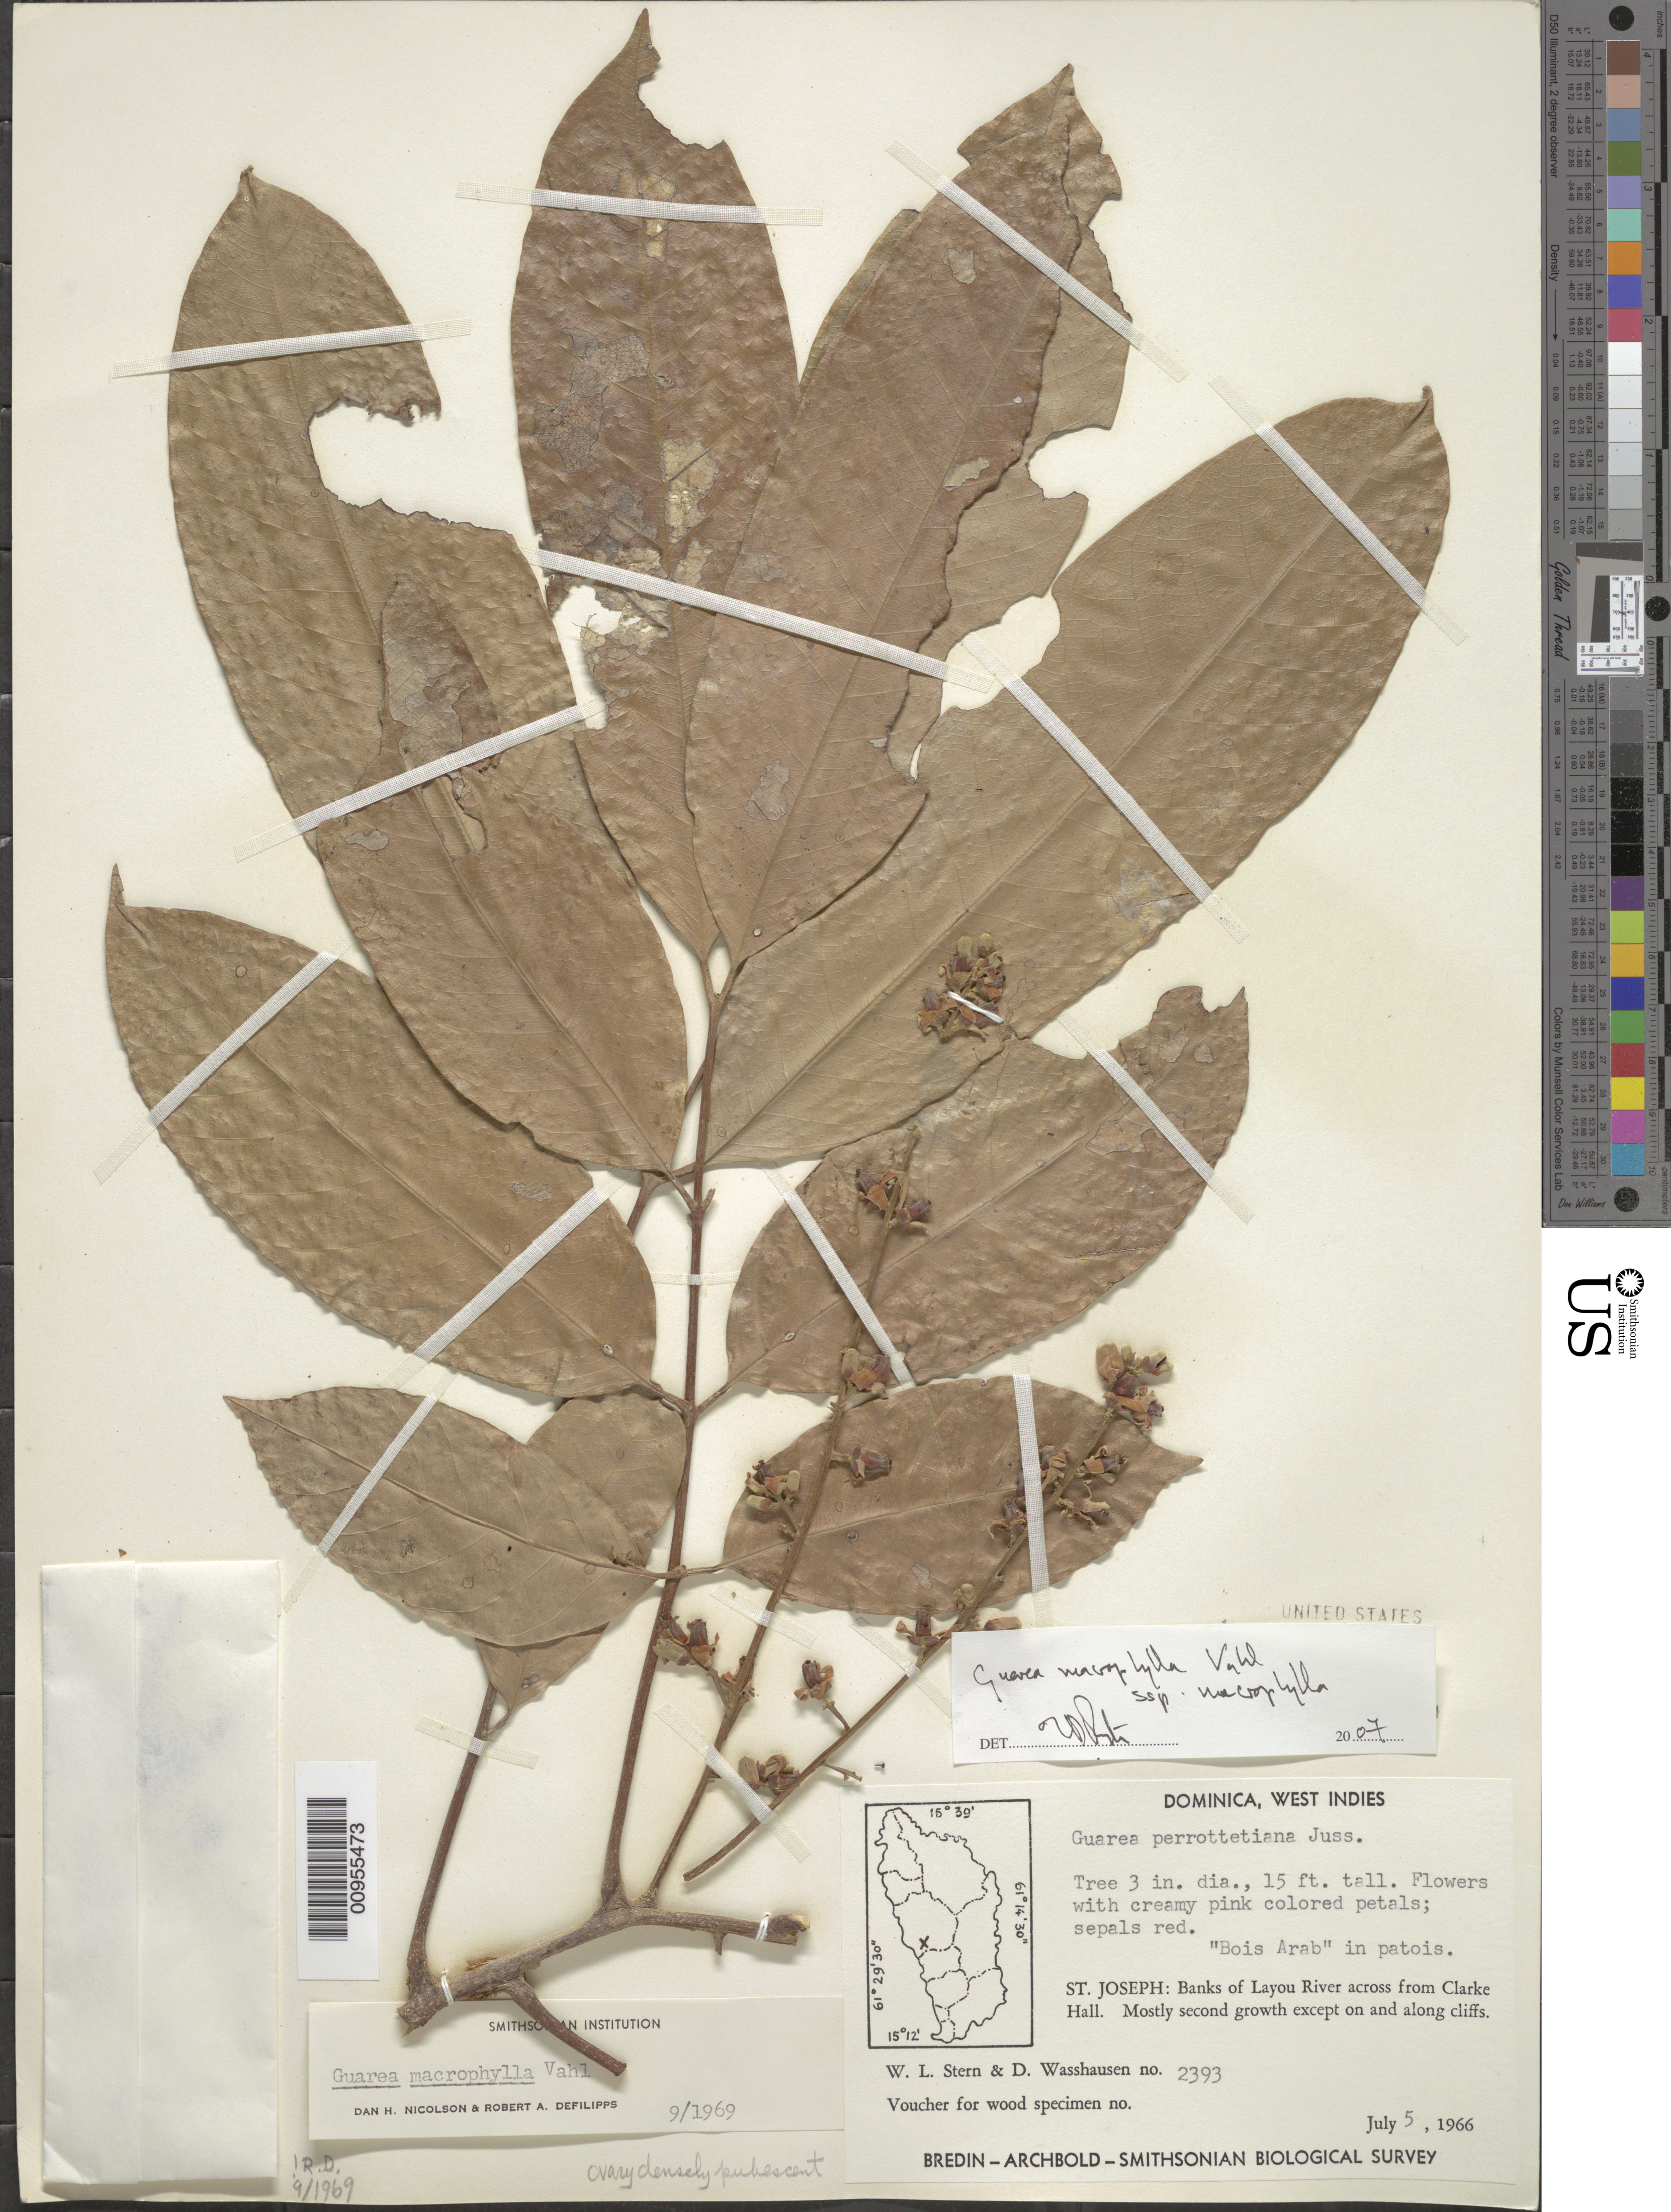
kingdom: Plantae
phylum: Tracheophyta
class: Magnoliopsida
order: Sapindales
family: Meliaceae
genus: Guarea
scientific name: Guarea macrophylla subsp. macrophylla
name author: Vahl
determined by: Pennington, T. D., (K)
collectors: W. L. Stern & D. C. Wasshausen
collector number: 2393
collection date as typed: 05 Jul 1966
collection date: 1966-07-05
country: Dominica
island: Dominica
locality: St. Joseph: banks of Layou River across from Clarke Hall.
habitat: Mostly second growth except on and along cliffs.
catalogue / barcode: US 2566029